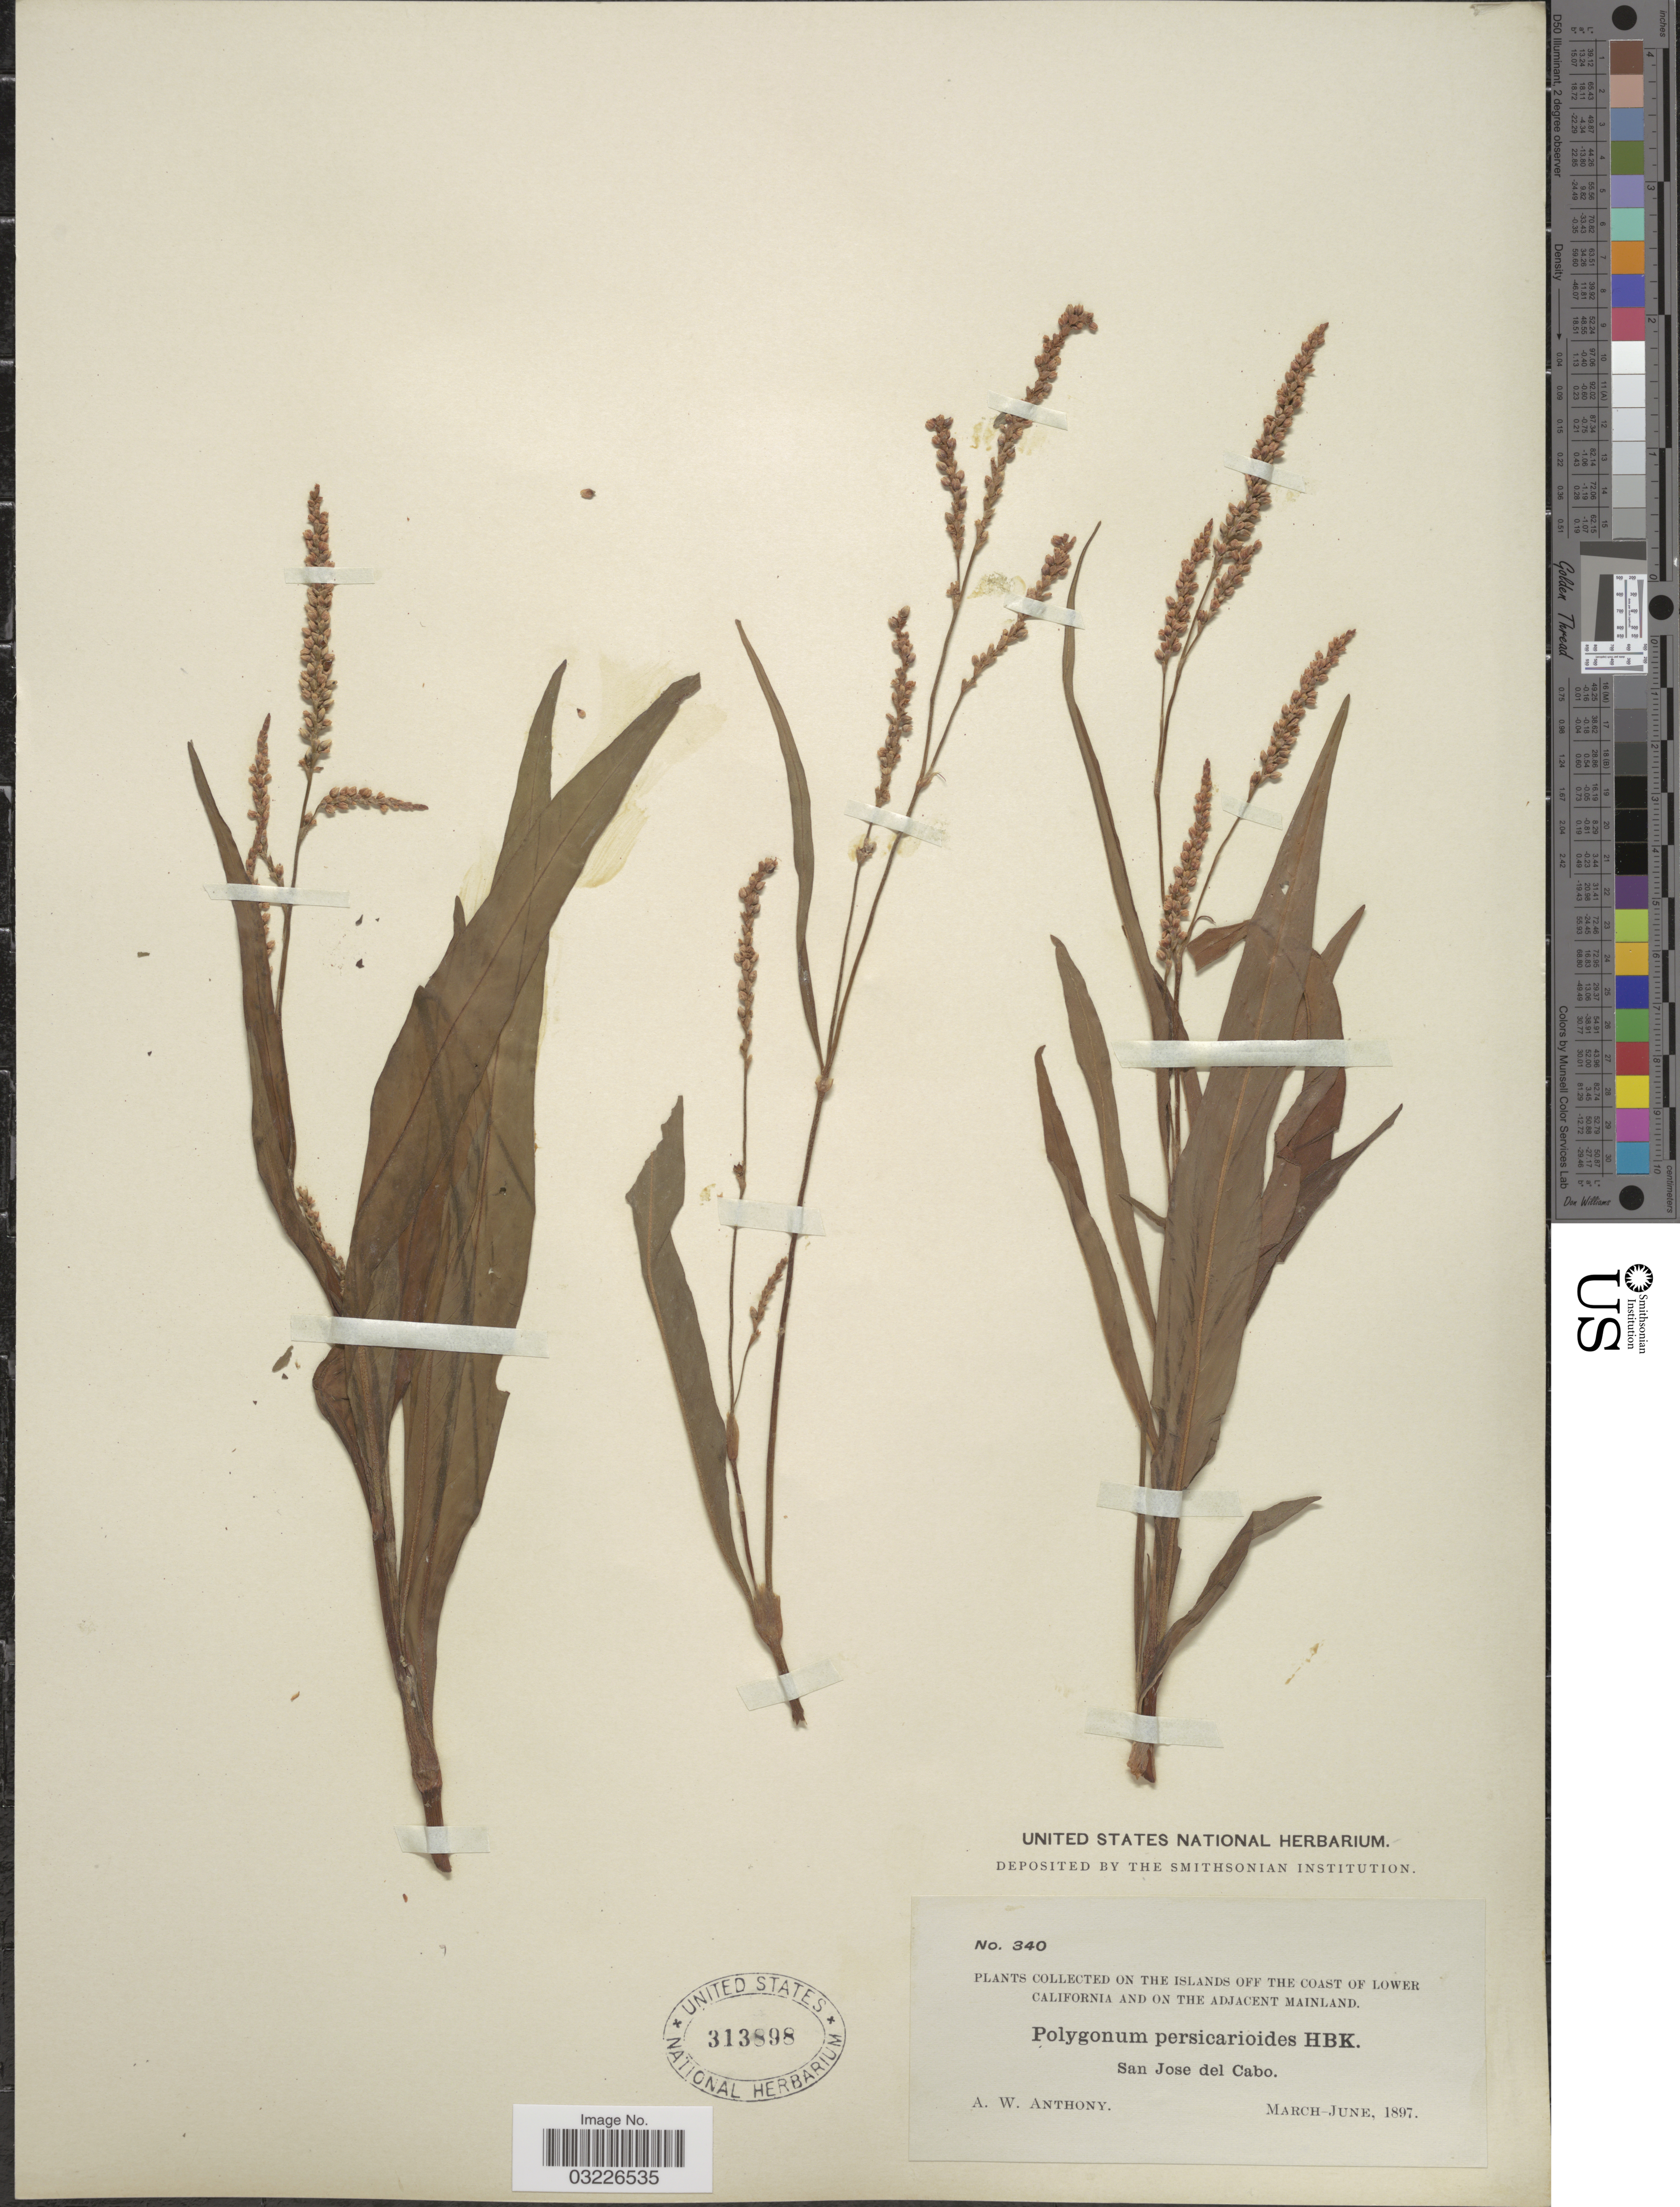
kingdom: Plantae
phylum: Tracheophyta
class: Magnoliopsida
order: Caryophyllales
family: Polygonaceae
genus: Polygonum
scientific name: Polygonum persicarioides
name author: Kunth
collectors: A. W. Anthony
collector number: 340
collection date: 1897-03/1897-06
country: Mexico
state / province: Baja California Sur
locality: On the islands of the coast of Lower California and on the adjacent mainland. San Jose del Cabo.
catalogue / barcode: US 313898